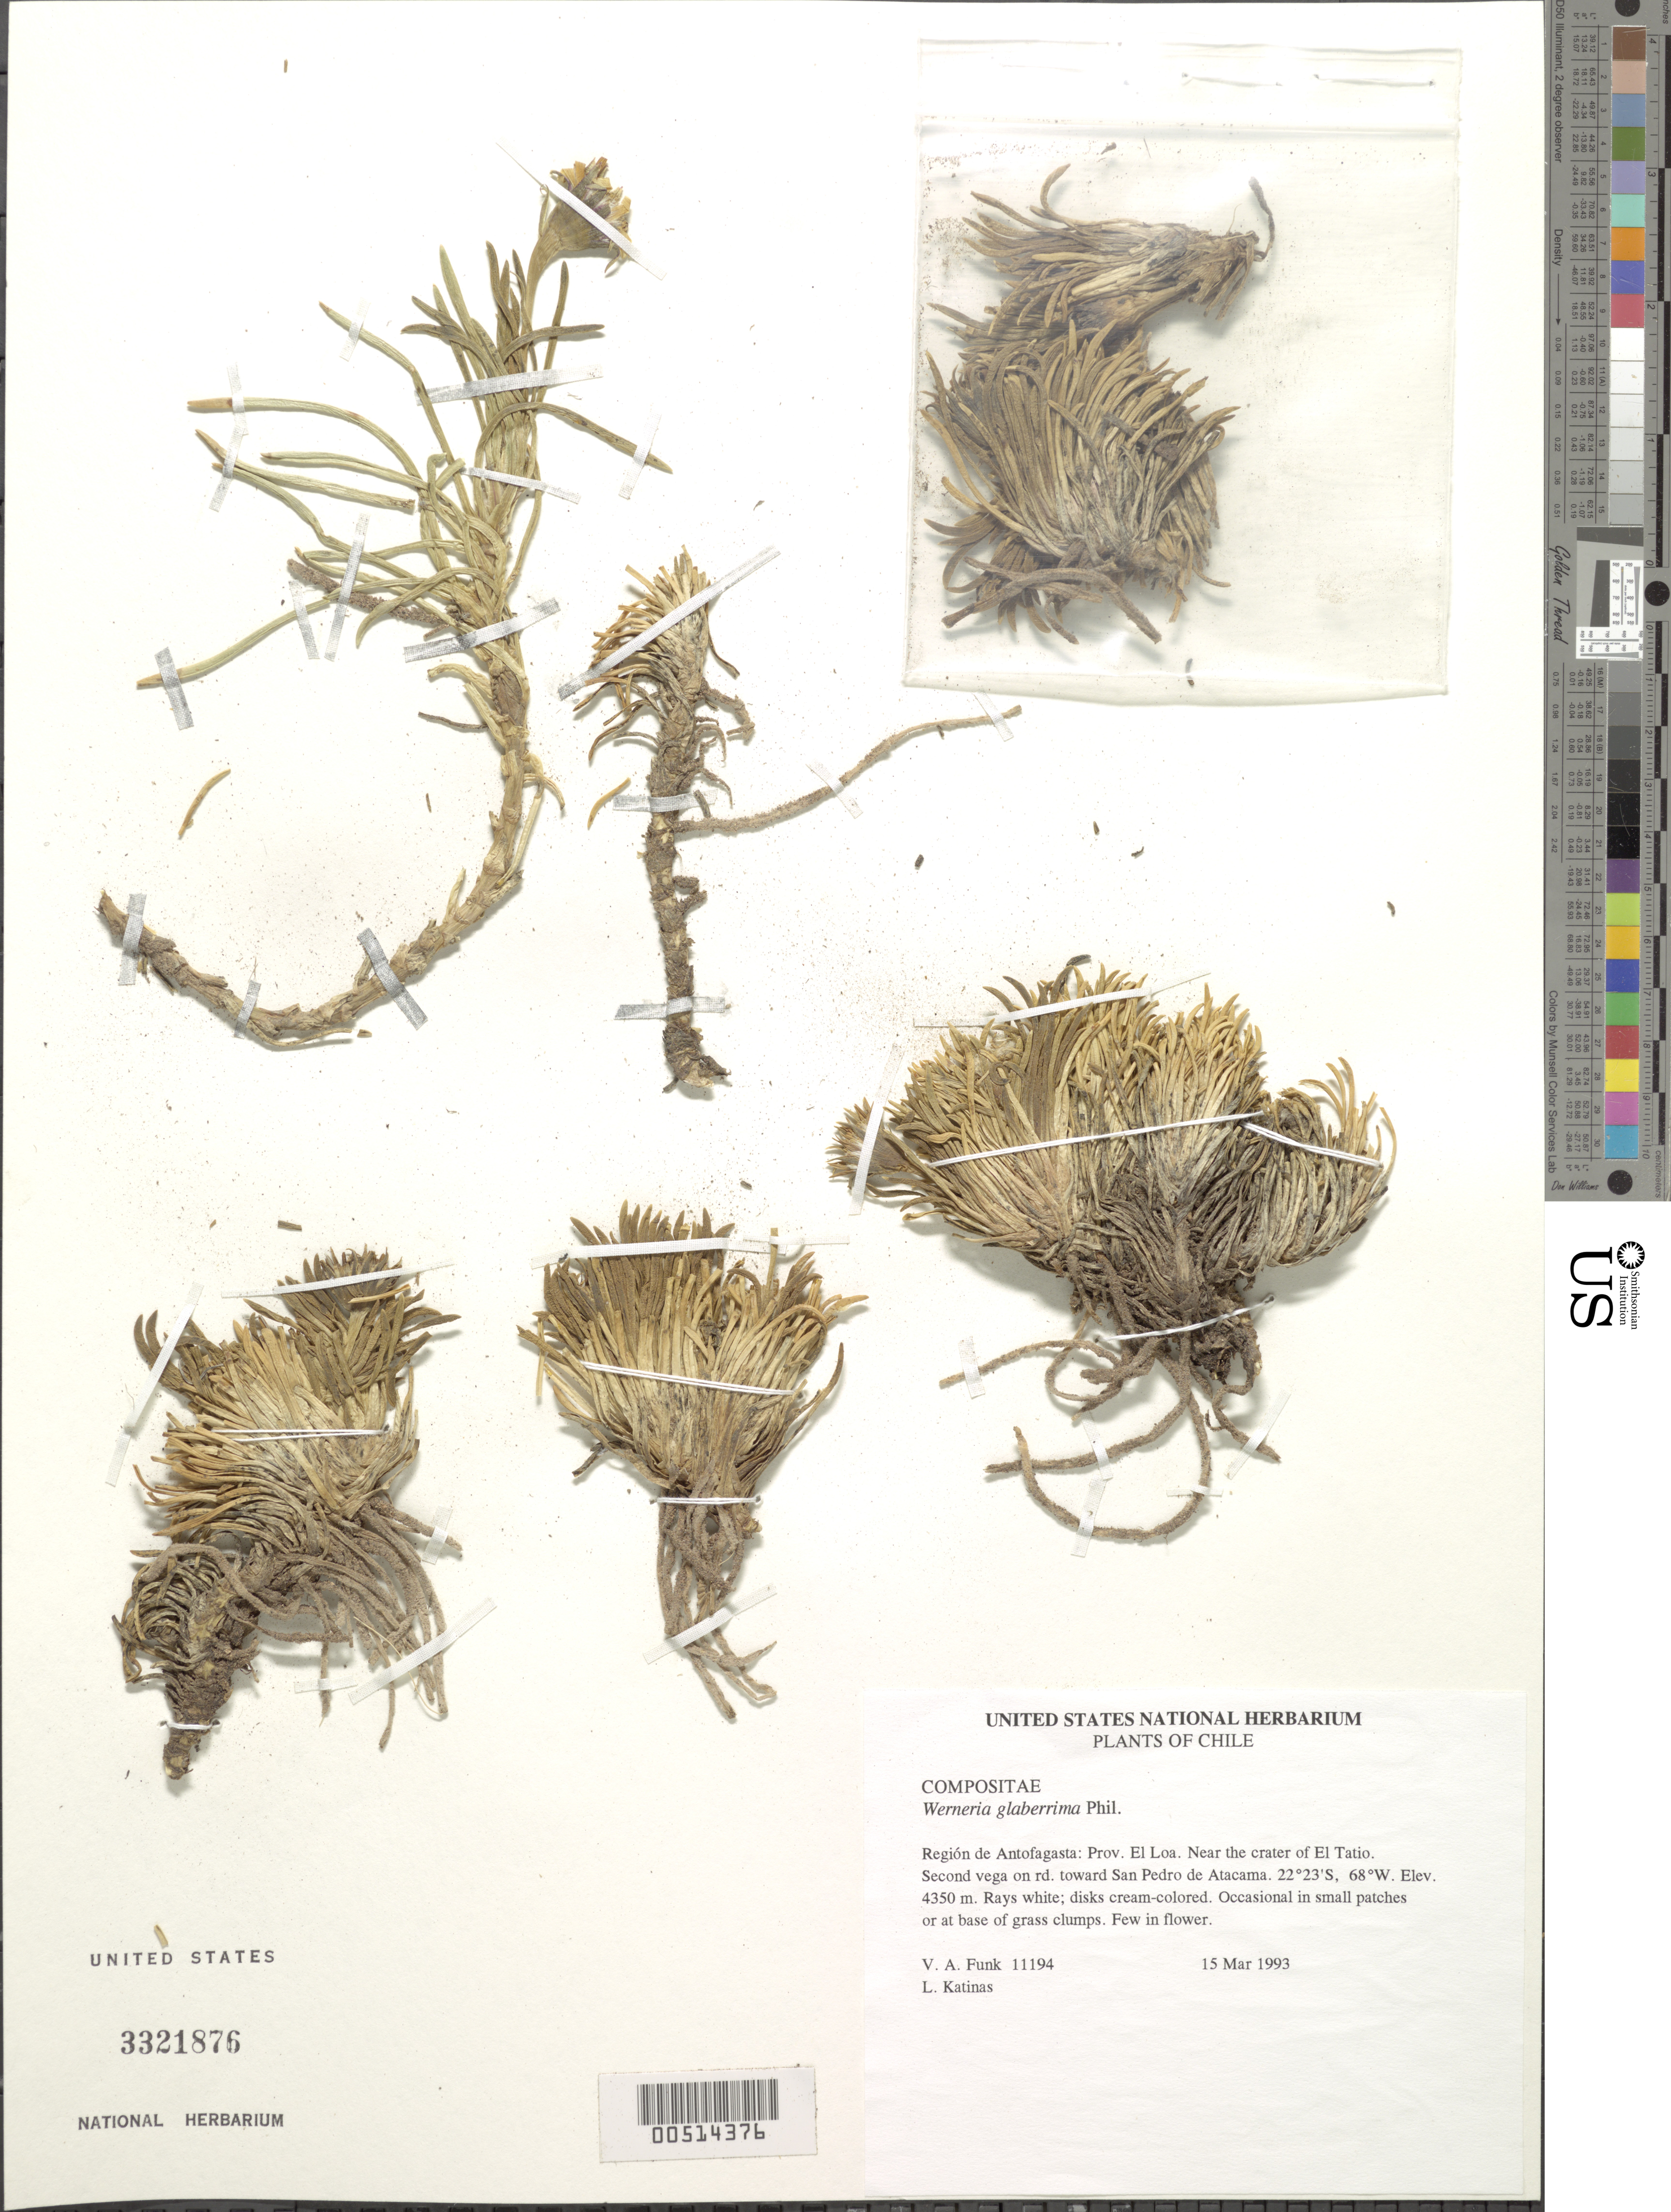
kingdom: Plantae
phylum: Tracheophyta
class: Magnoliopsida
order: Asterales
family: Asteraceae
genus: Werneria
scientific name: Werneria glaberrima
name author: Phil.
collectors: V. Funk & L. Katinas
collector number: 11194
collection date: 1993-03-15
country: Chile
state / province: Antofagasta (II)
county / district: El Loa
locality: El Tatio, near crater. Second vega on rd. toward San Pedro de Atacama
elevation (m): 4350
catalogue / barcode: US 3321876